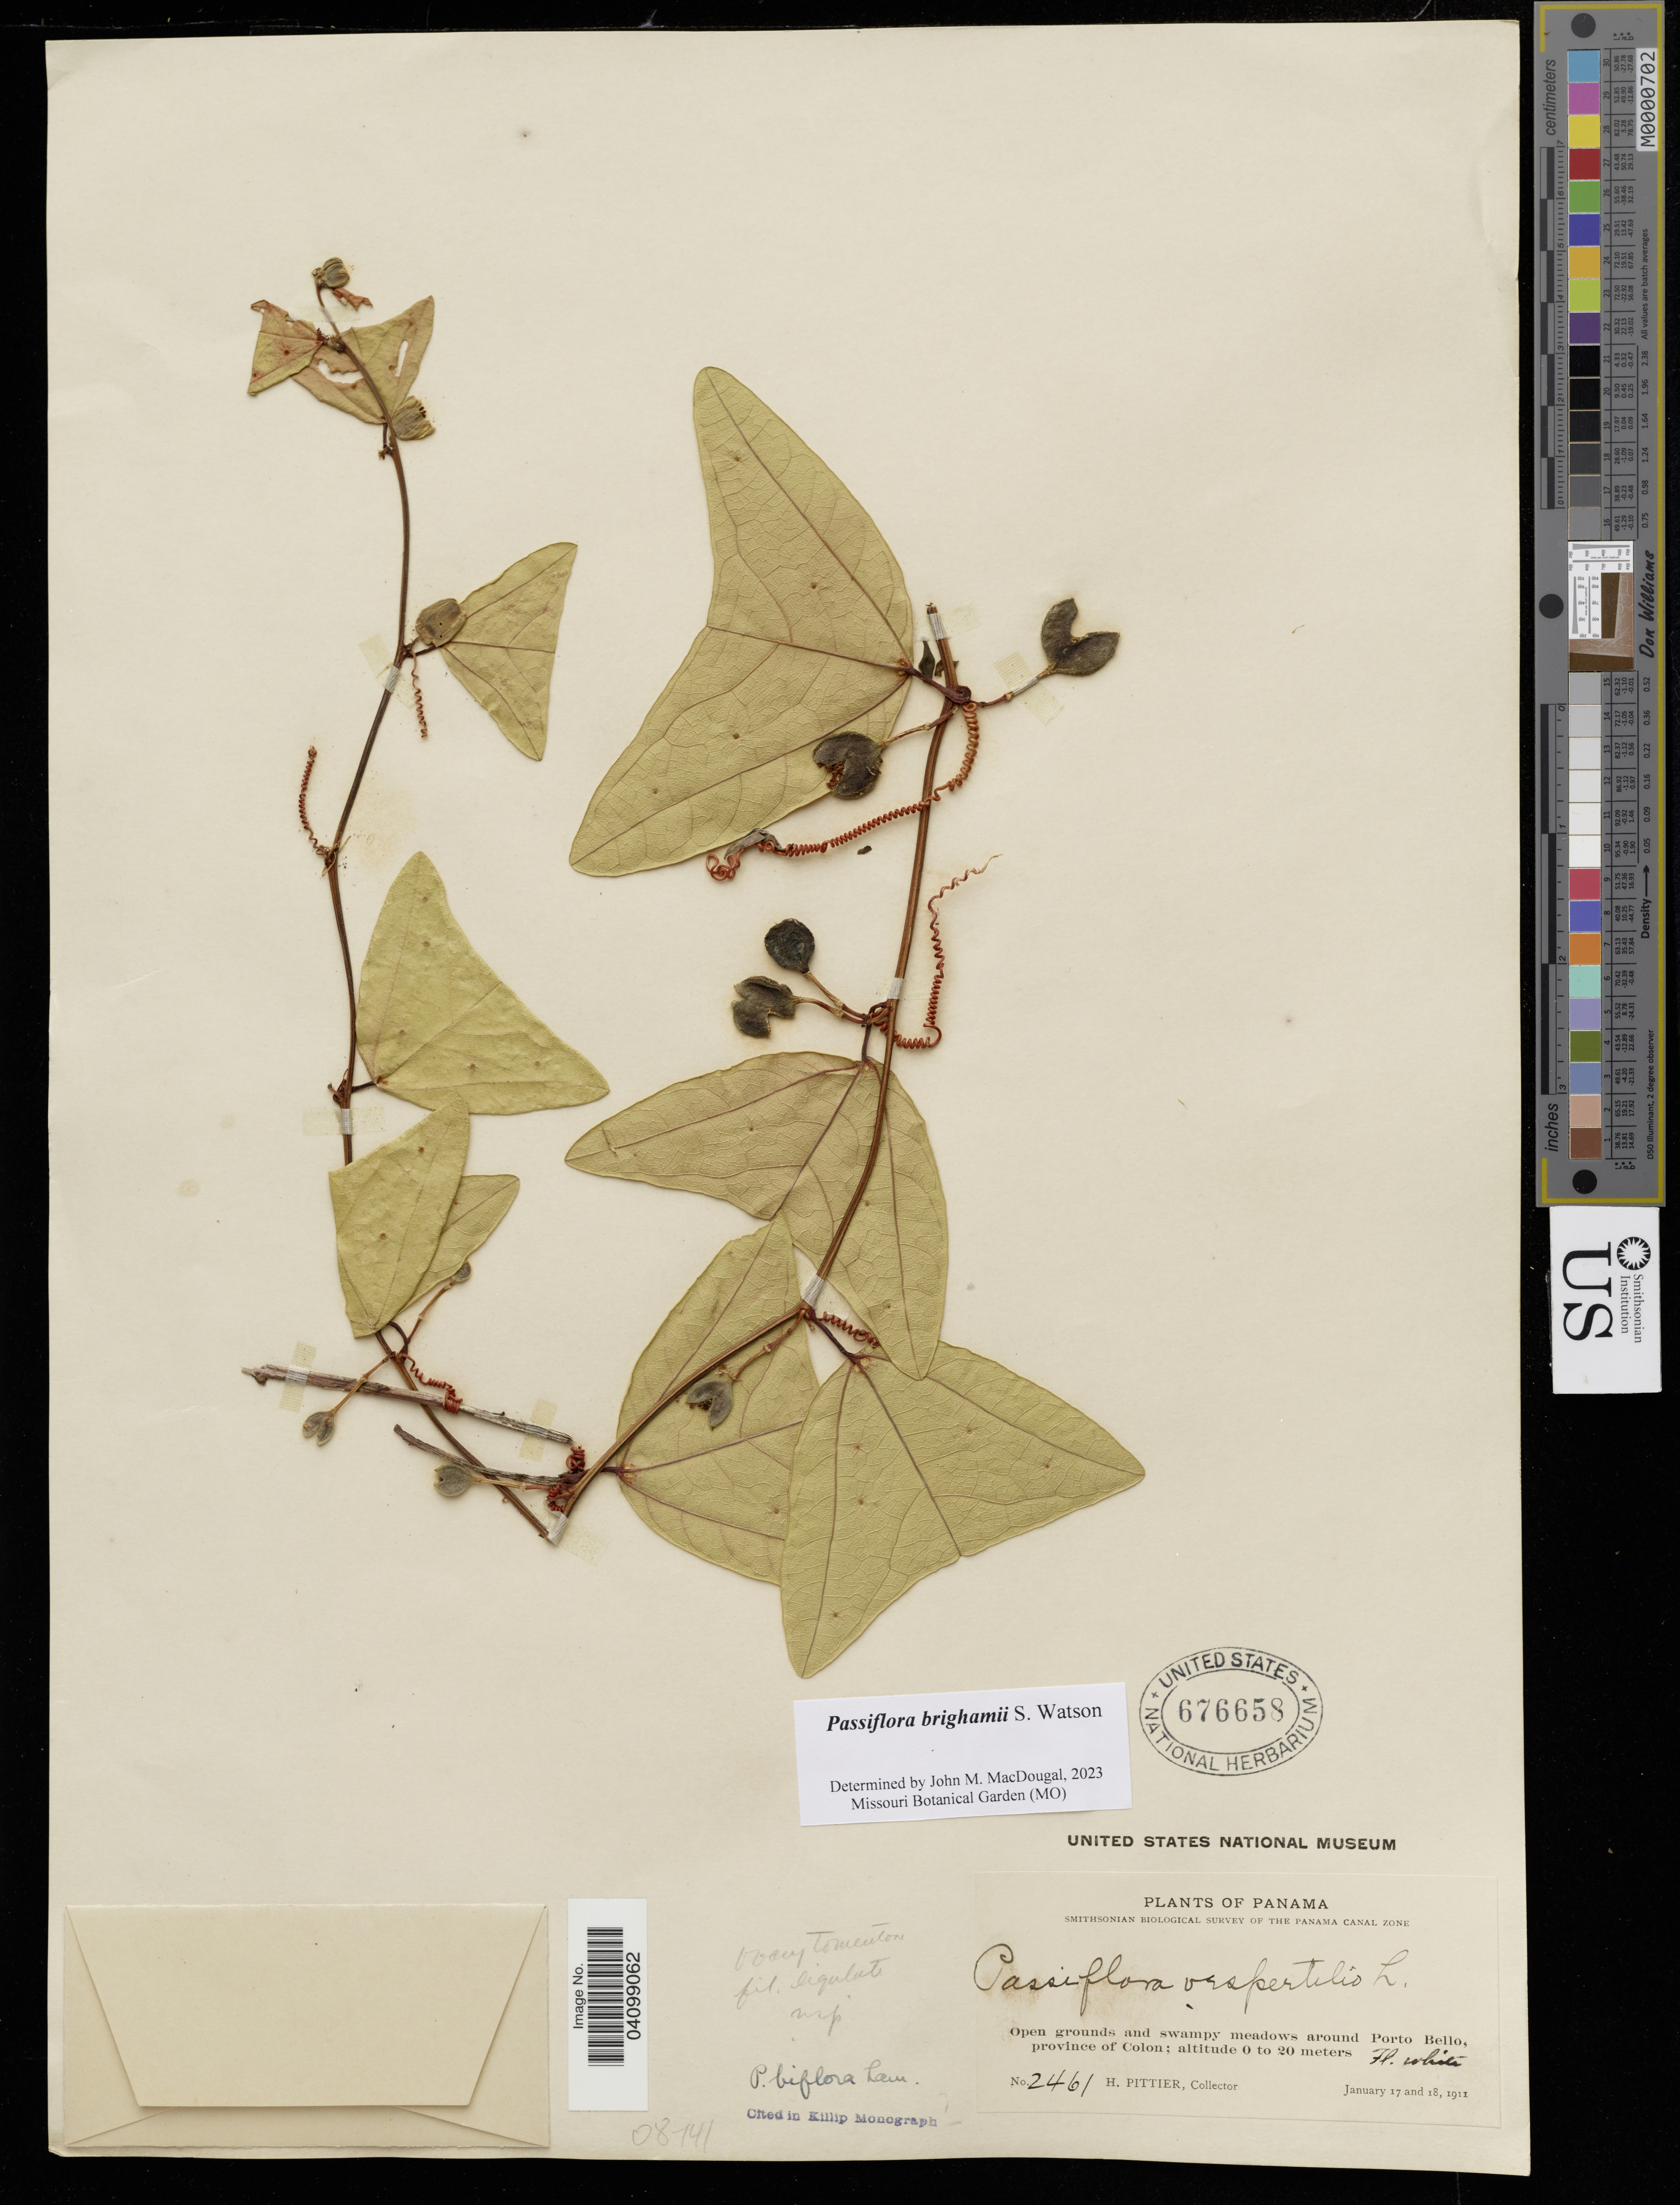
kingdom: Plantae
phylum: Tracheophyta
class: Magnoliopsida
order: Malpighiales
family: Passifloraceae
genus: Passiflora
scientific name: Passiflora brighamii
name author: S. Watson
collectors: H. Pittier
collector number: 2461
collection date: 1911-01-17/1911-01-18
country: Panama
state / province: Colón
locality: The Panama Canal Zone. Around Porto Bello.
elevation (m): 0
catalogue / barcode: US 676658